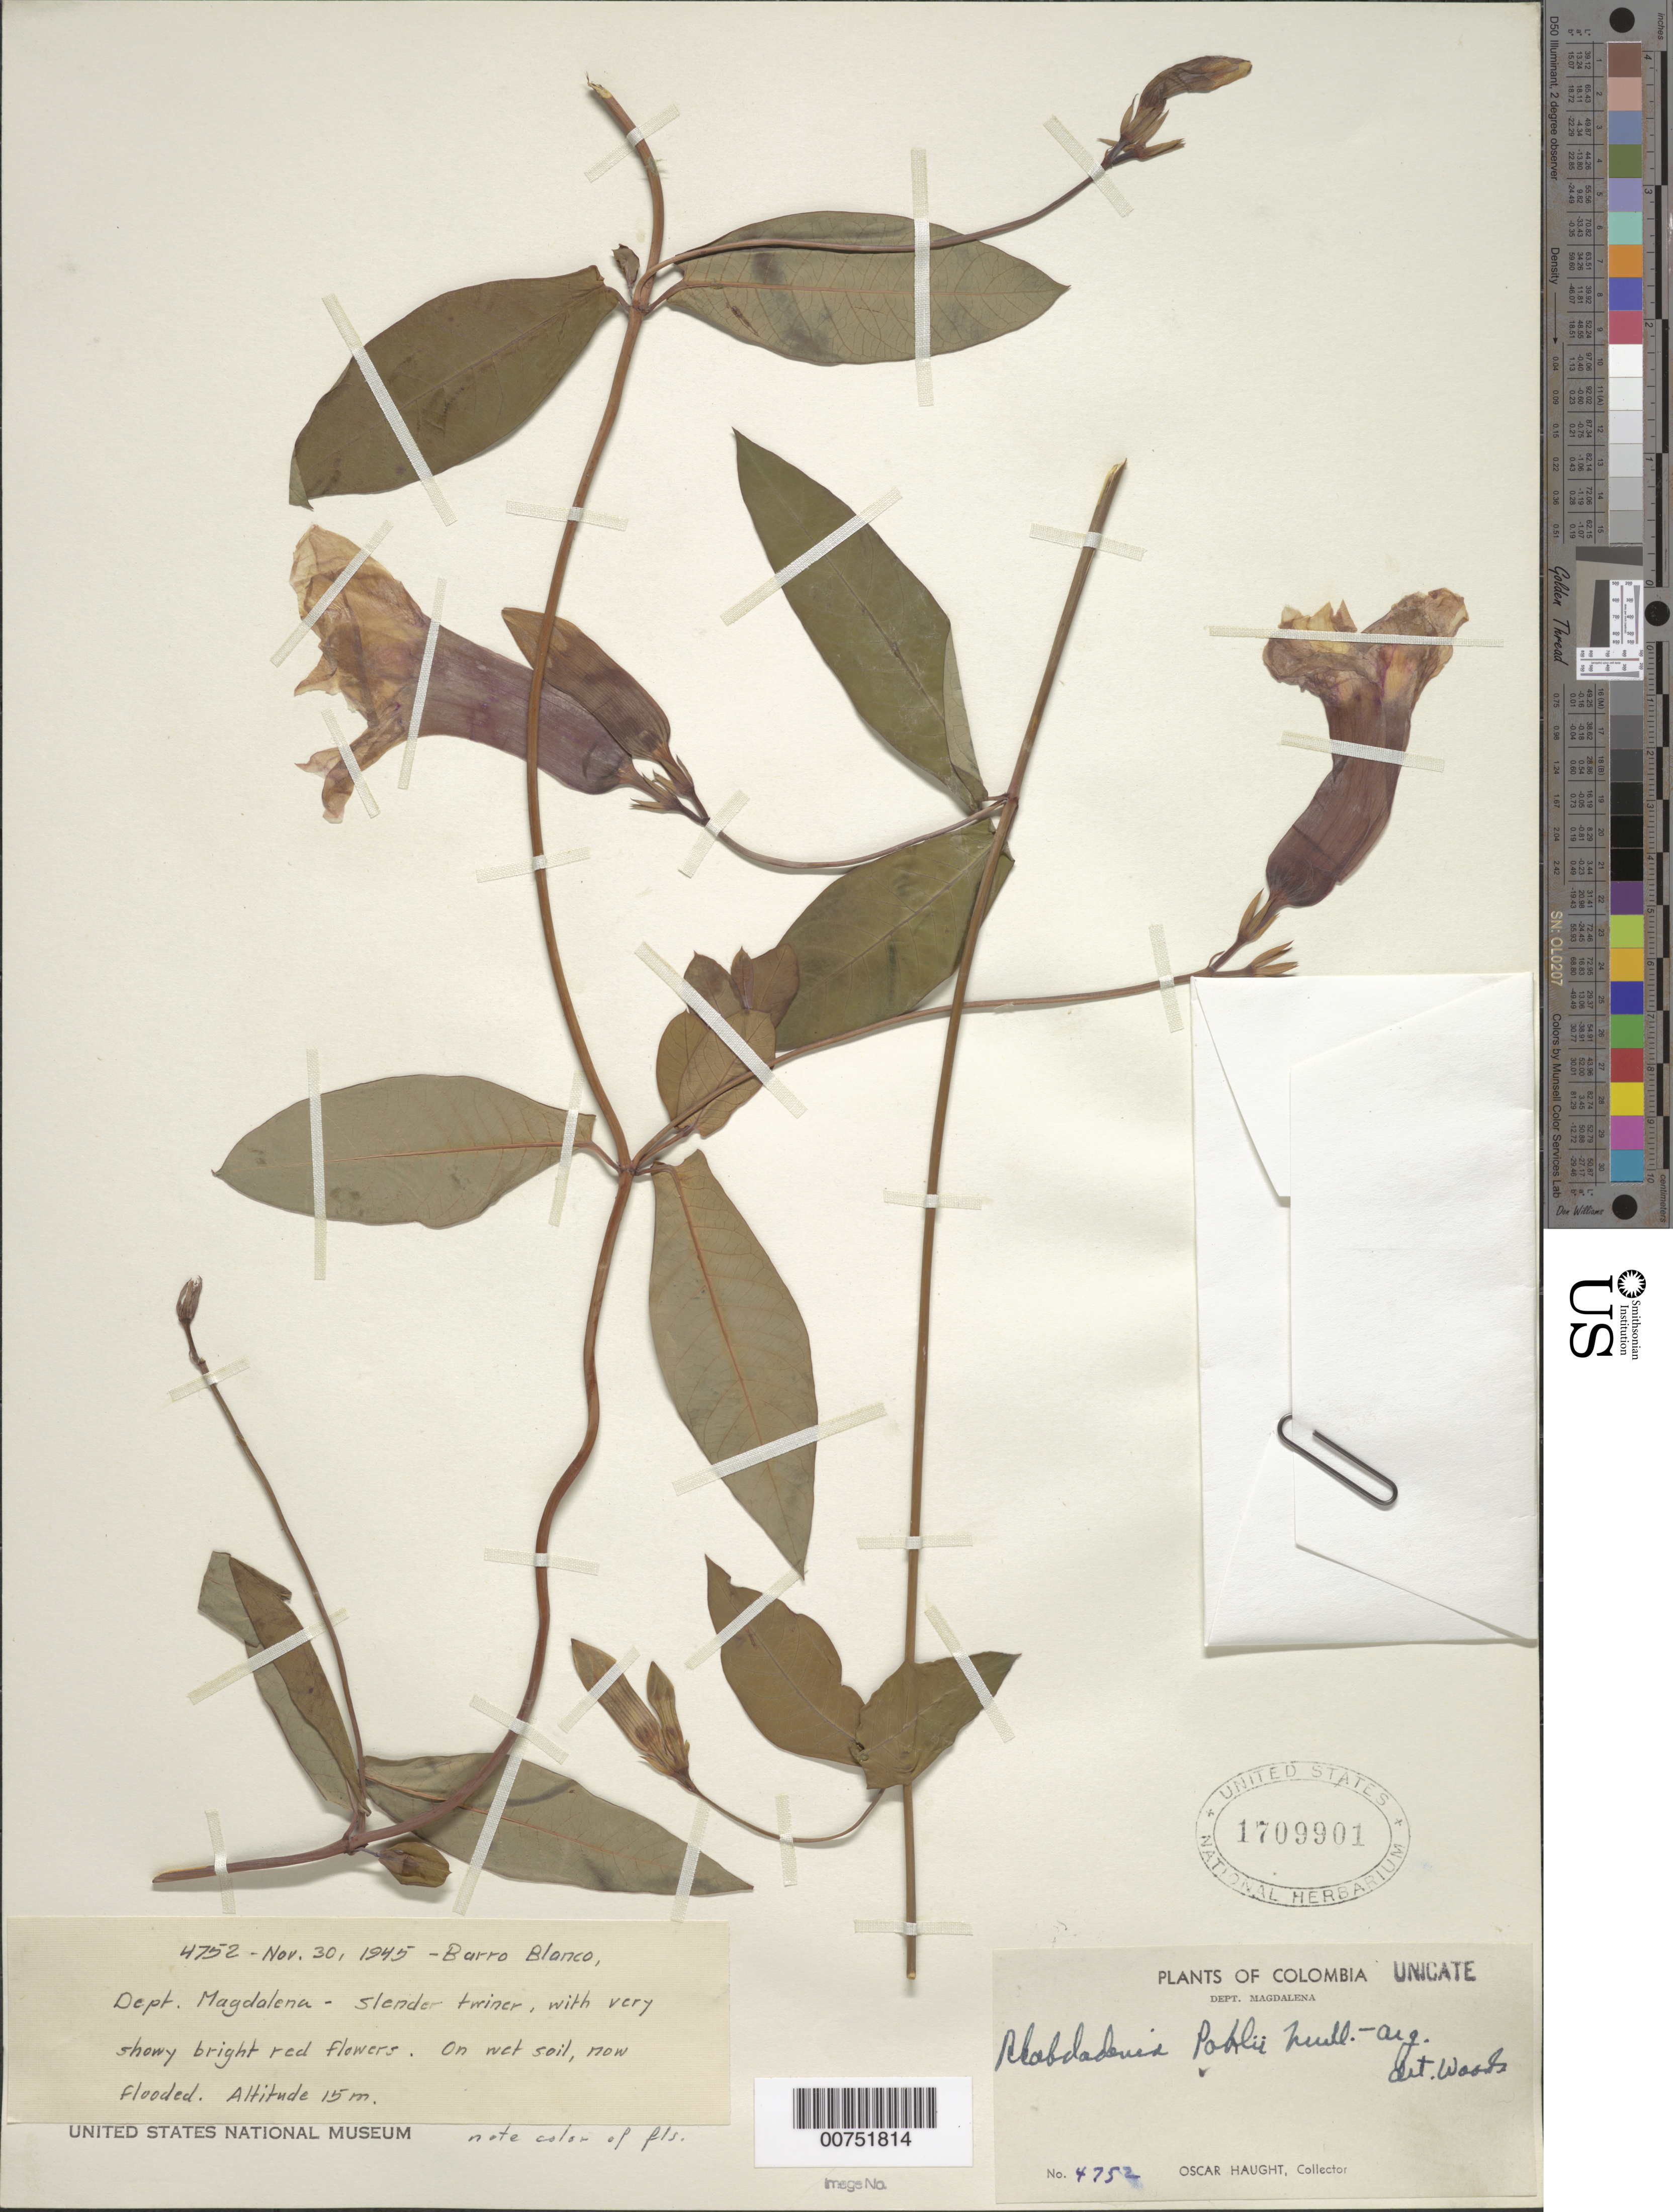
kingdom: Plantae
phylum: Tracheophyta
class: Magnoliopsida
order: Gentianales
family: Apocynaceae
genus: Rhabdadenia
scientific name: Rhabdadenia pohlii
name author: Müll. Arg.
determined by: Woodson, --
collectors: O. Haught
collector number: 4752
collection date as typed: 30-Nov-45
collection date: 1945-11-30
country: Colombia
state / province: Magdalena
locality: Burro Blanco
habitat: On wet soil, now flooded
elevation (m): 15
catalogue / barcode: US 1709901